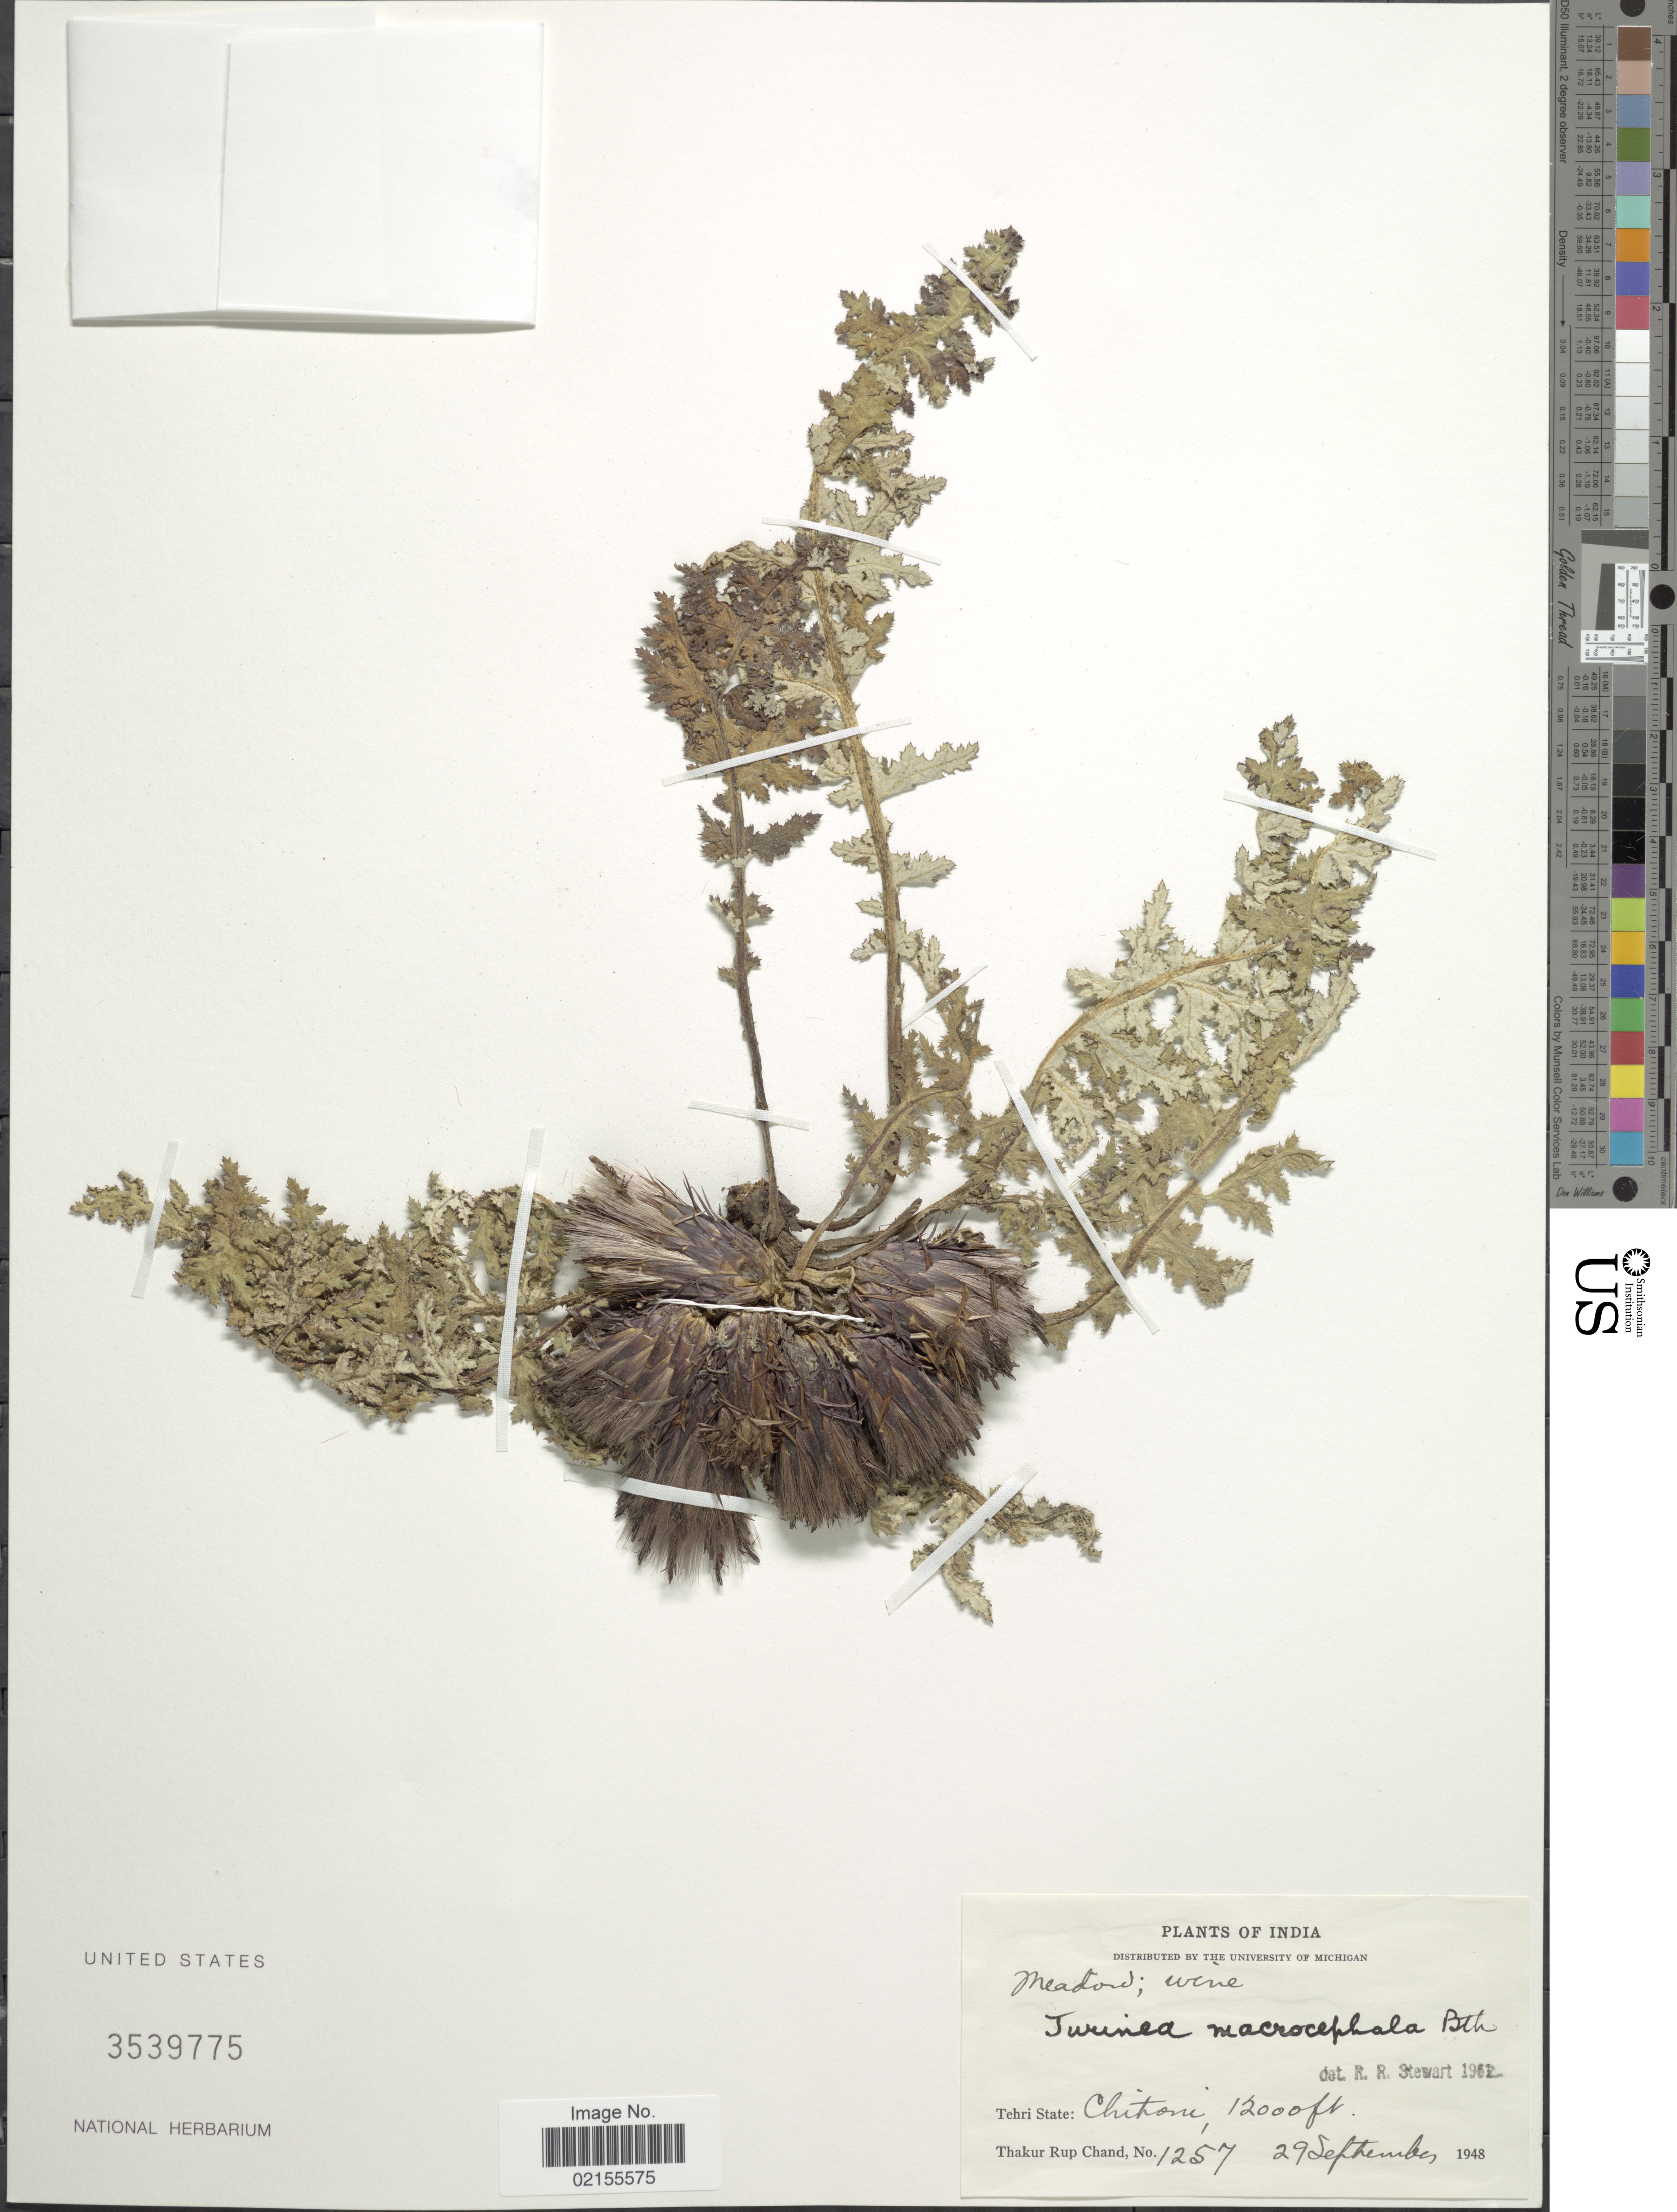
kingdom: Plantae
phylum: Tracheophyta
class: Magnoliopsida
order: Asterales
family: Asteraceae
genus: Dolomiaea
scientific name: Dolomiaea macrocephala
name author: DC.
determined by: Chen, Yousheng S.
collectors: T. R. Chand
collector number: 1257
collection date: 1948-09-29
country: India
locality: Tehri State: Chitoni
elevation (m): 3658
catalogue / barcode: US 3539775